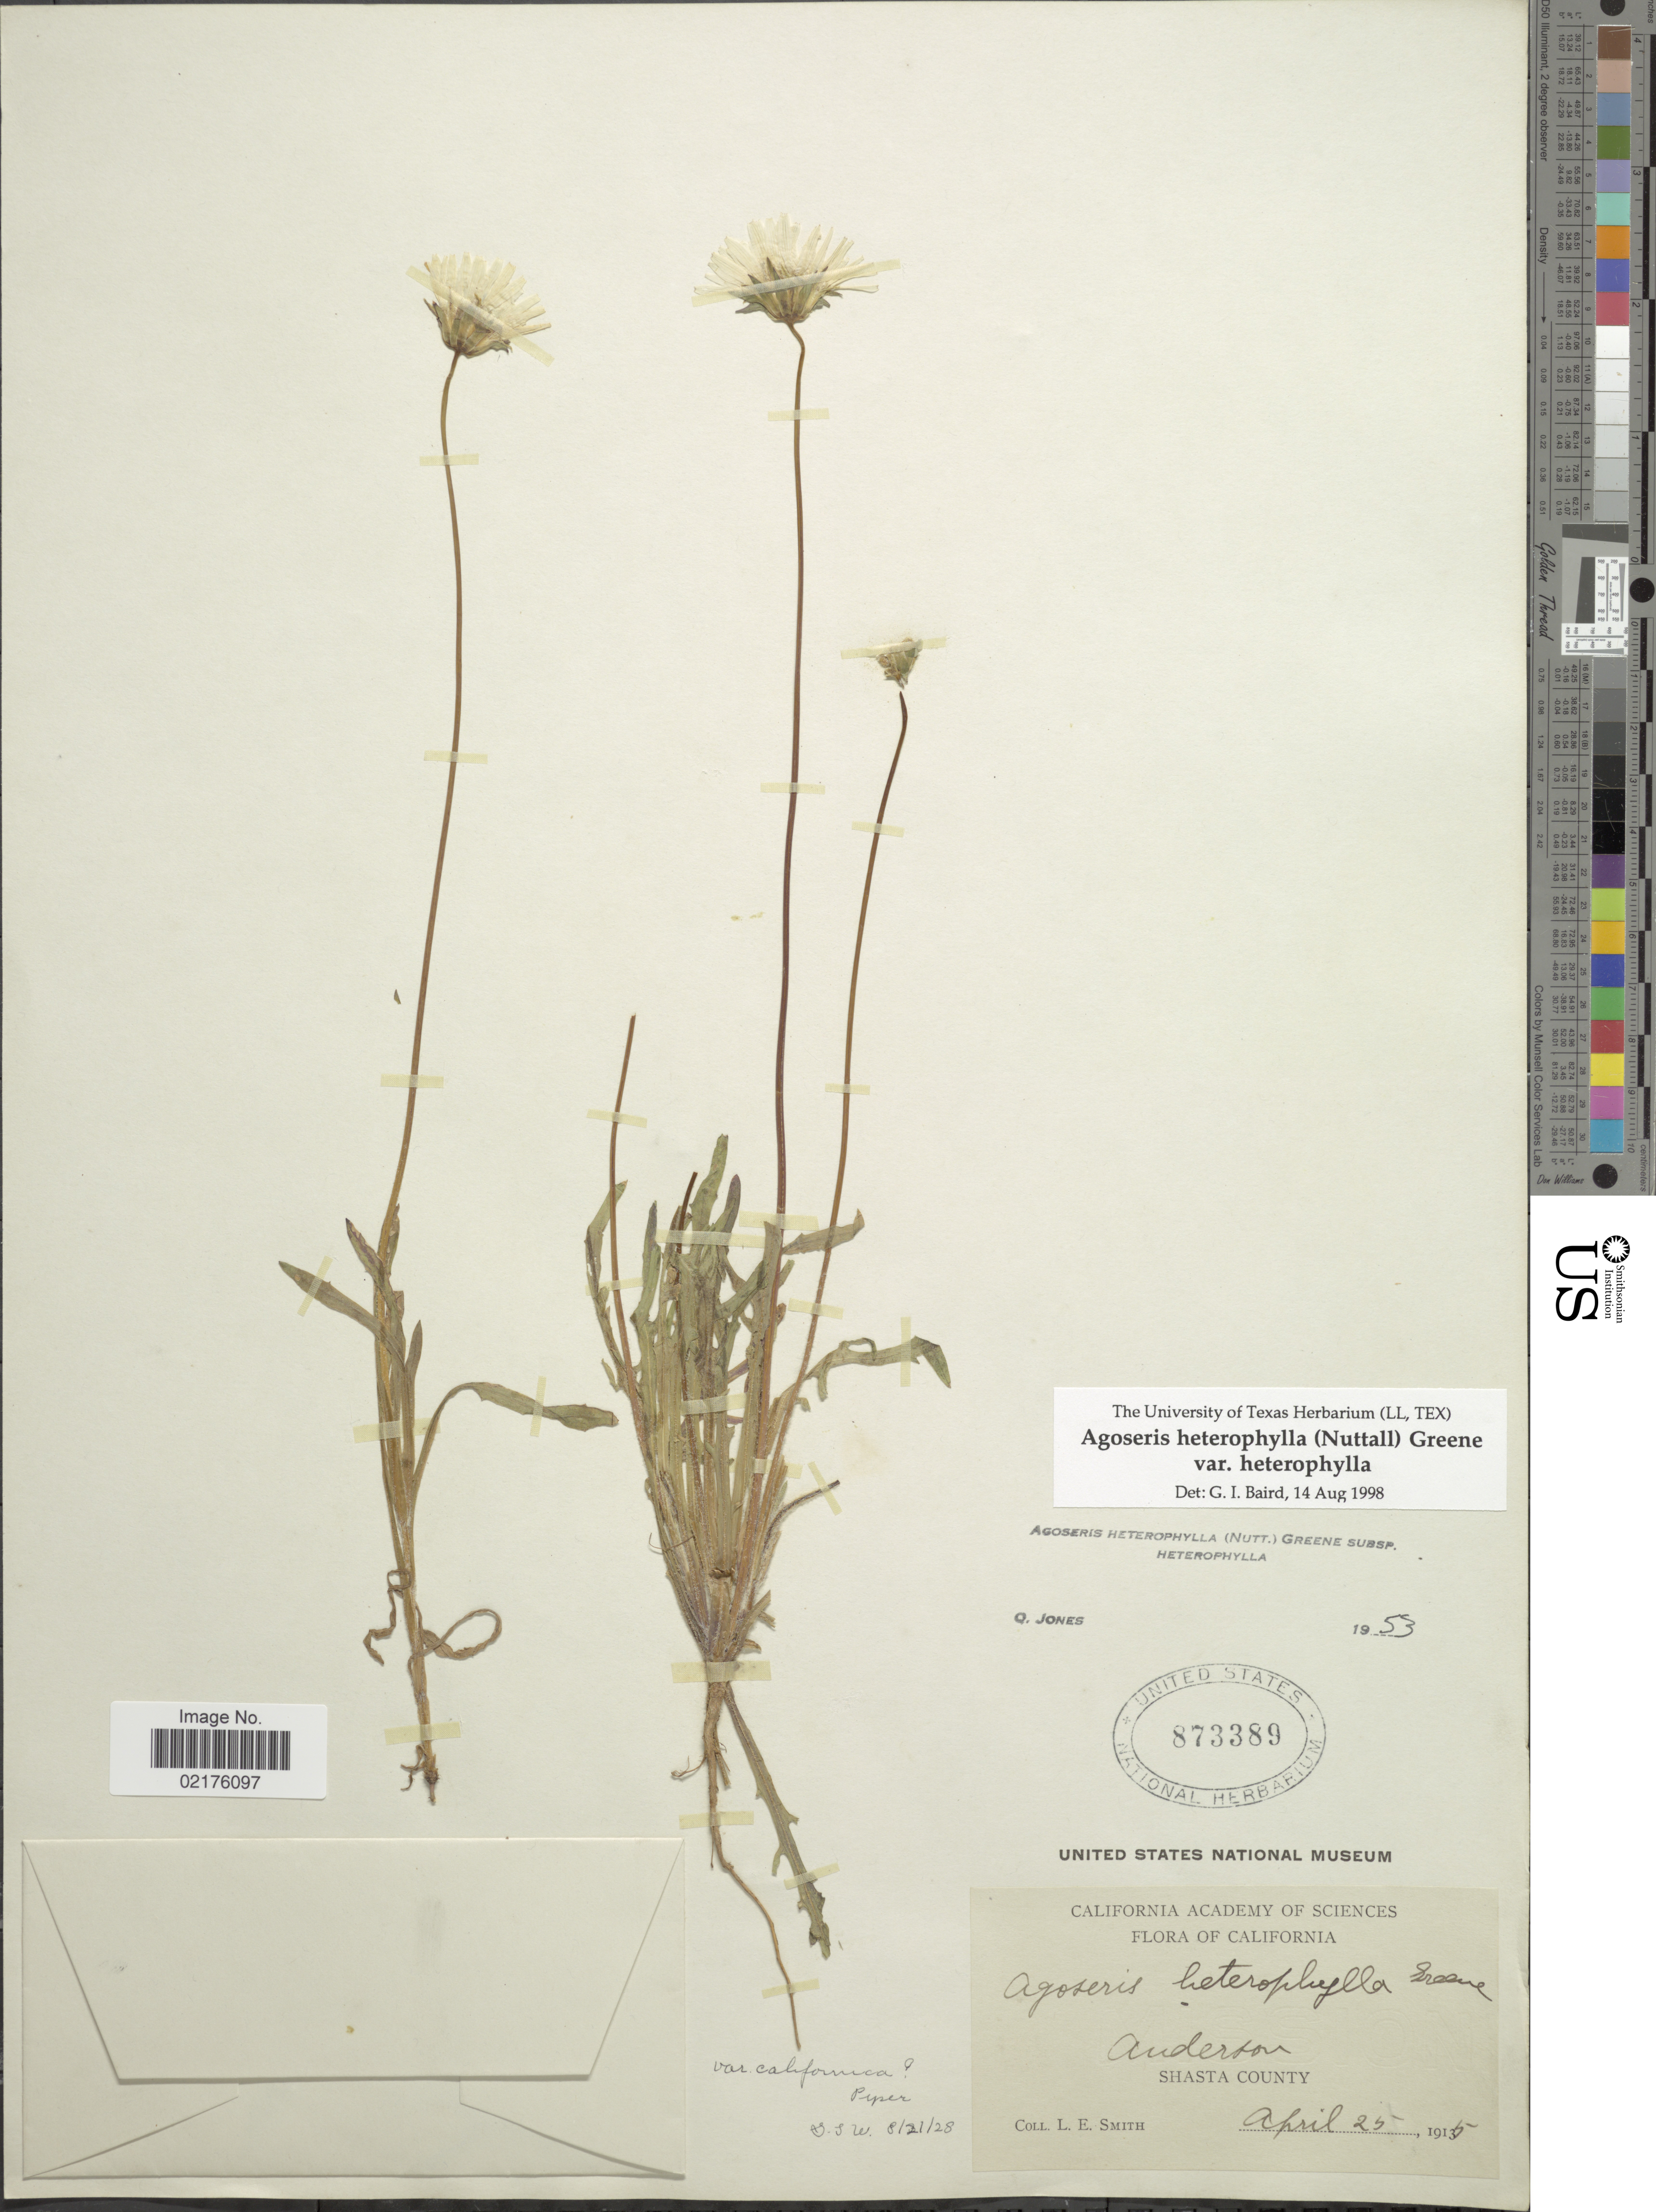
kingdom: Plantae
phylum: Tracheophyta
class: Magnoliopsida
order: Asterales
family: Asteraceae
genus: Agoseris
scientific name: Agoseris heterophylla subsp. heterophylla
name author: (Nutt.) Greene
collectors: L. E. Smith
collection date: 1915-04-25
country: United States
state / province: California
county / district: Shasta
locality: Anderson, Shasta County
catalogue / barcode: US 873389